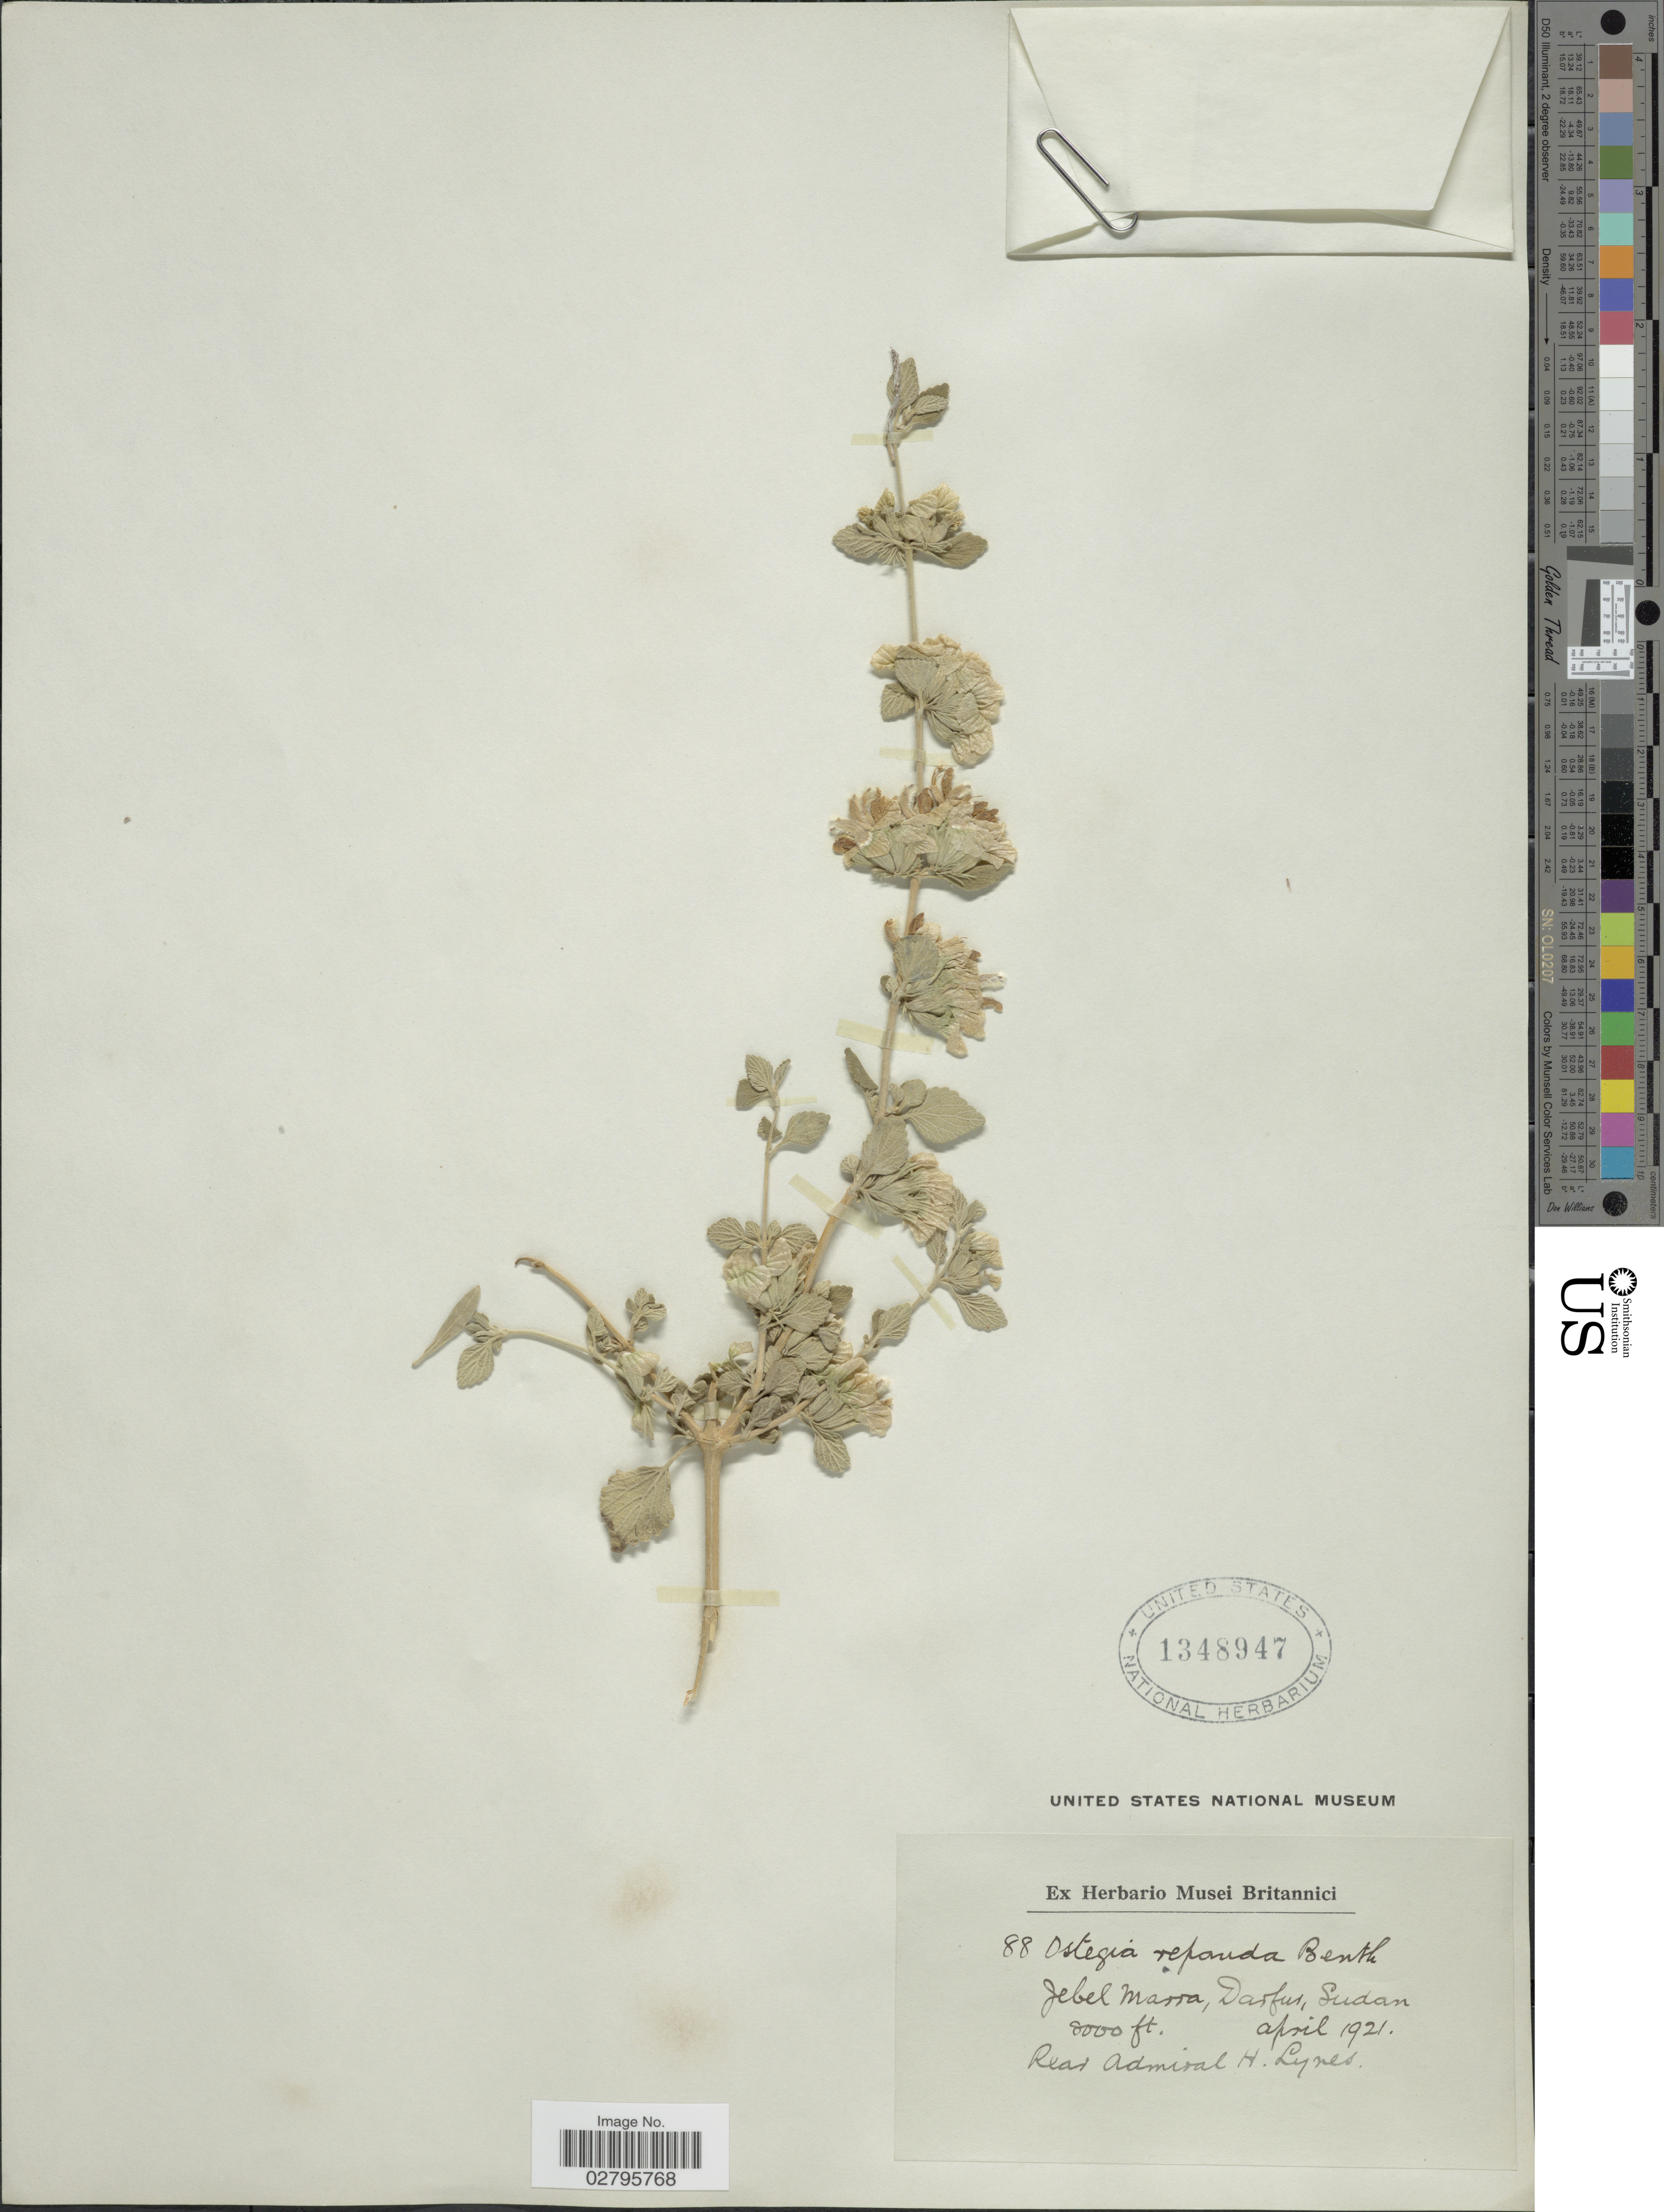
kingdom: Plantae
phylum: Tracheophyta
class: Magnoliopsida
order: Lamiales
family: Lamiaceae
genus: Otostegia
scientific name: Otostegia repanda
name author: Benth.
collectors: H. Lynes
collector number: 88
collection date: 1921-04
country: Sudan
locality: Jebel Marra, Darfur, Sudan.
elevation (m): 2438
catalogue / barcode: US 1348947